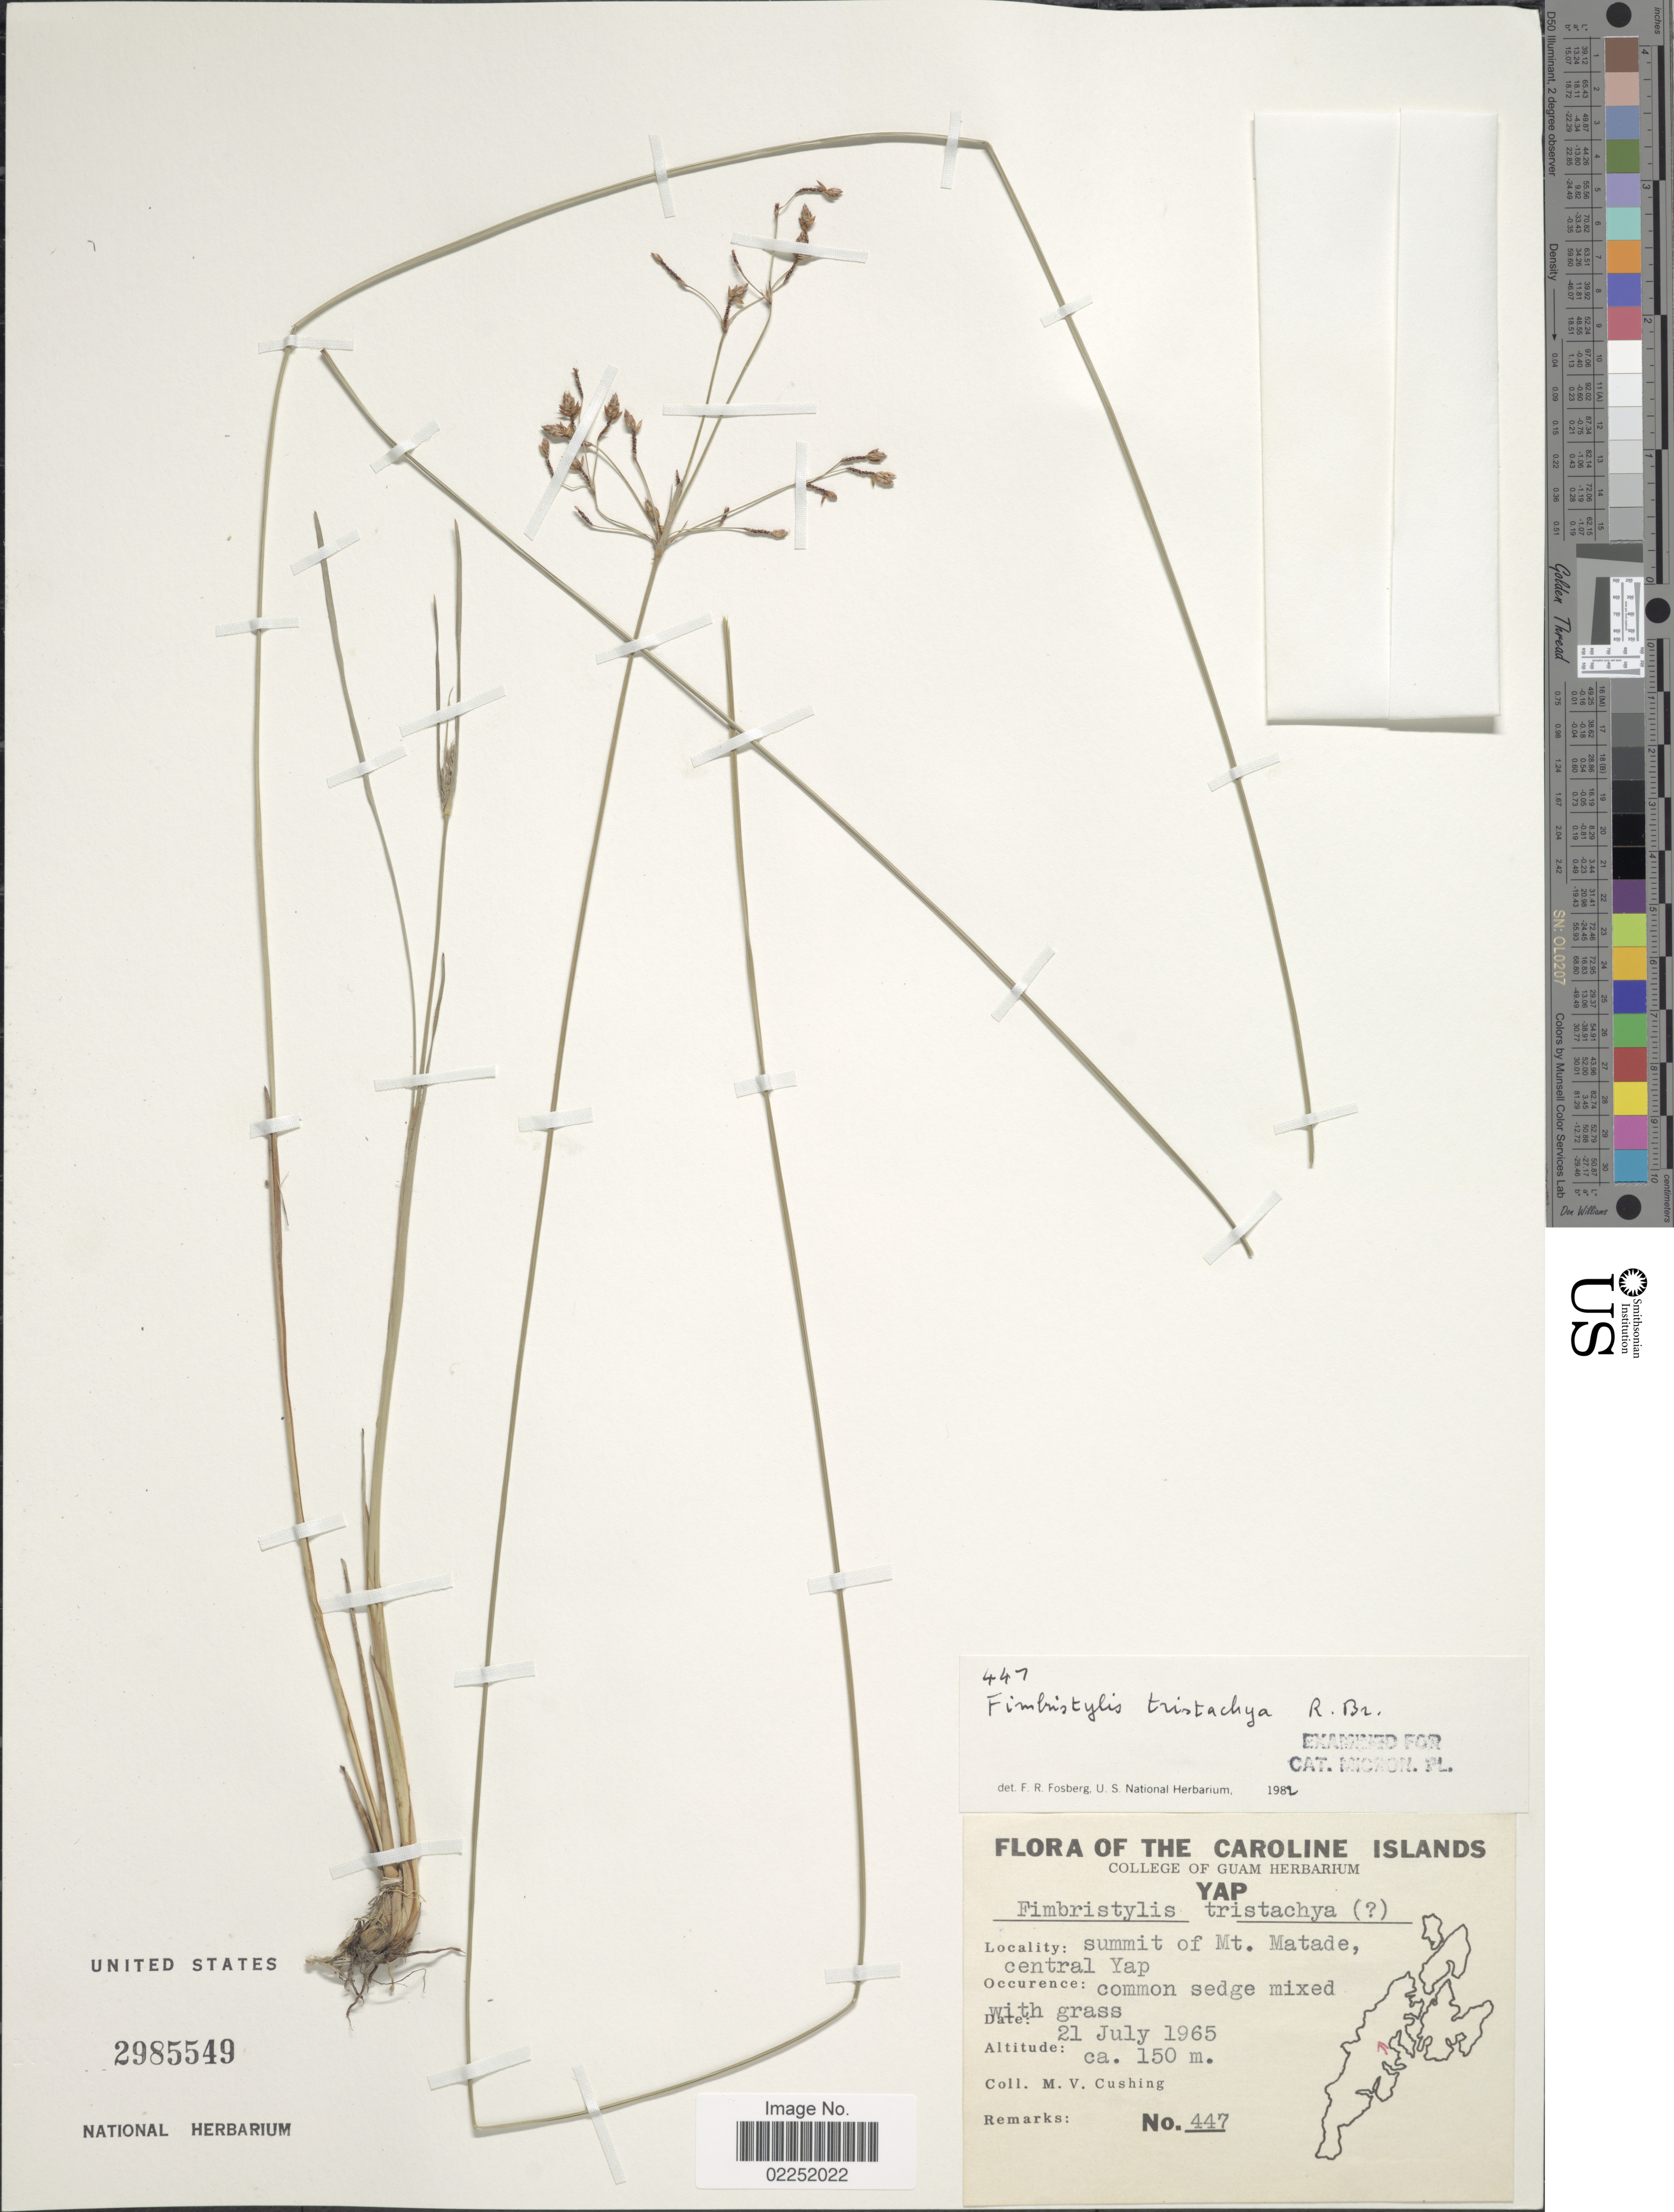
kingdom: Plantae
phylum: Tracheophyta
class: Liliopsida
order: Poales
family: Cyperaceae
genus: Fimbristylis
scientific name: Fimbristylis tristachya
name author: R. Br.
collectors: M. V. Cushing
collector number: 447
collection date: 1965-07-21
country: Micronesia, Federated States of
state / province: Yap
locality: The Caroline Islands, summit of Mt. Matade, central Yap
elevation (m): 150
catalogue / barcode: US 2985549